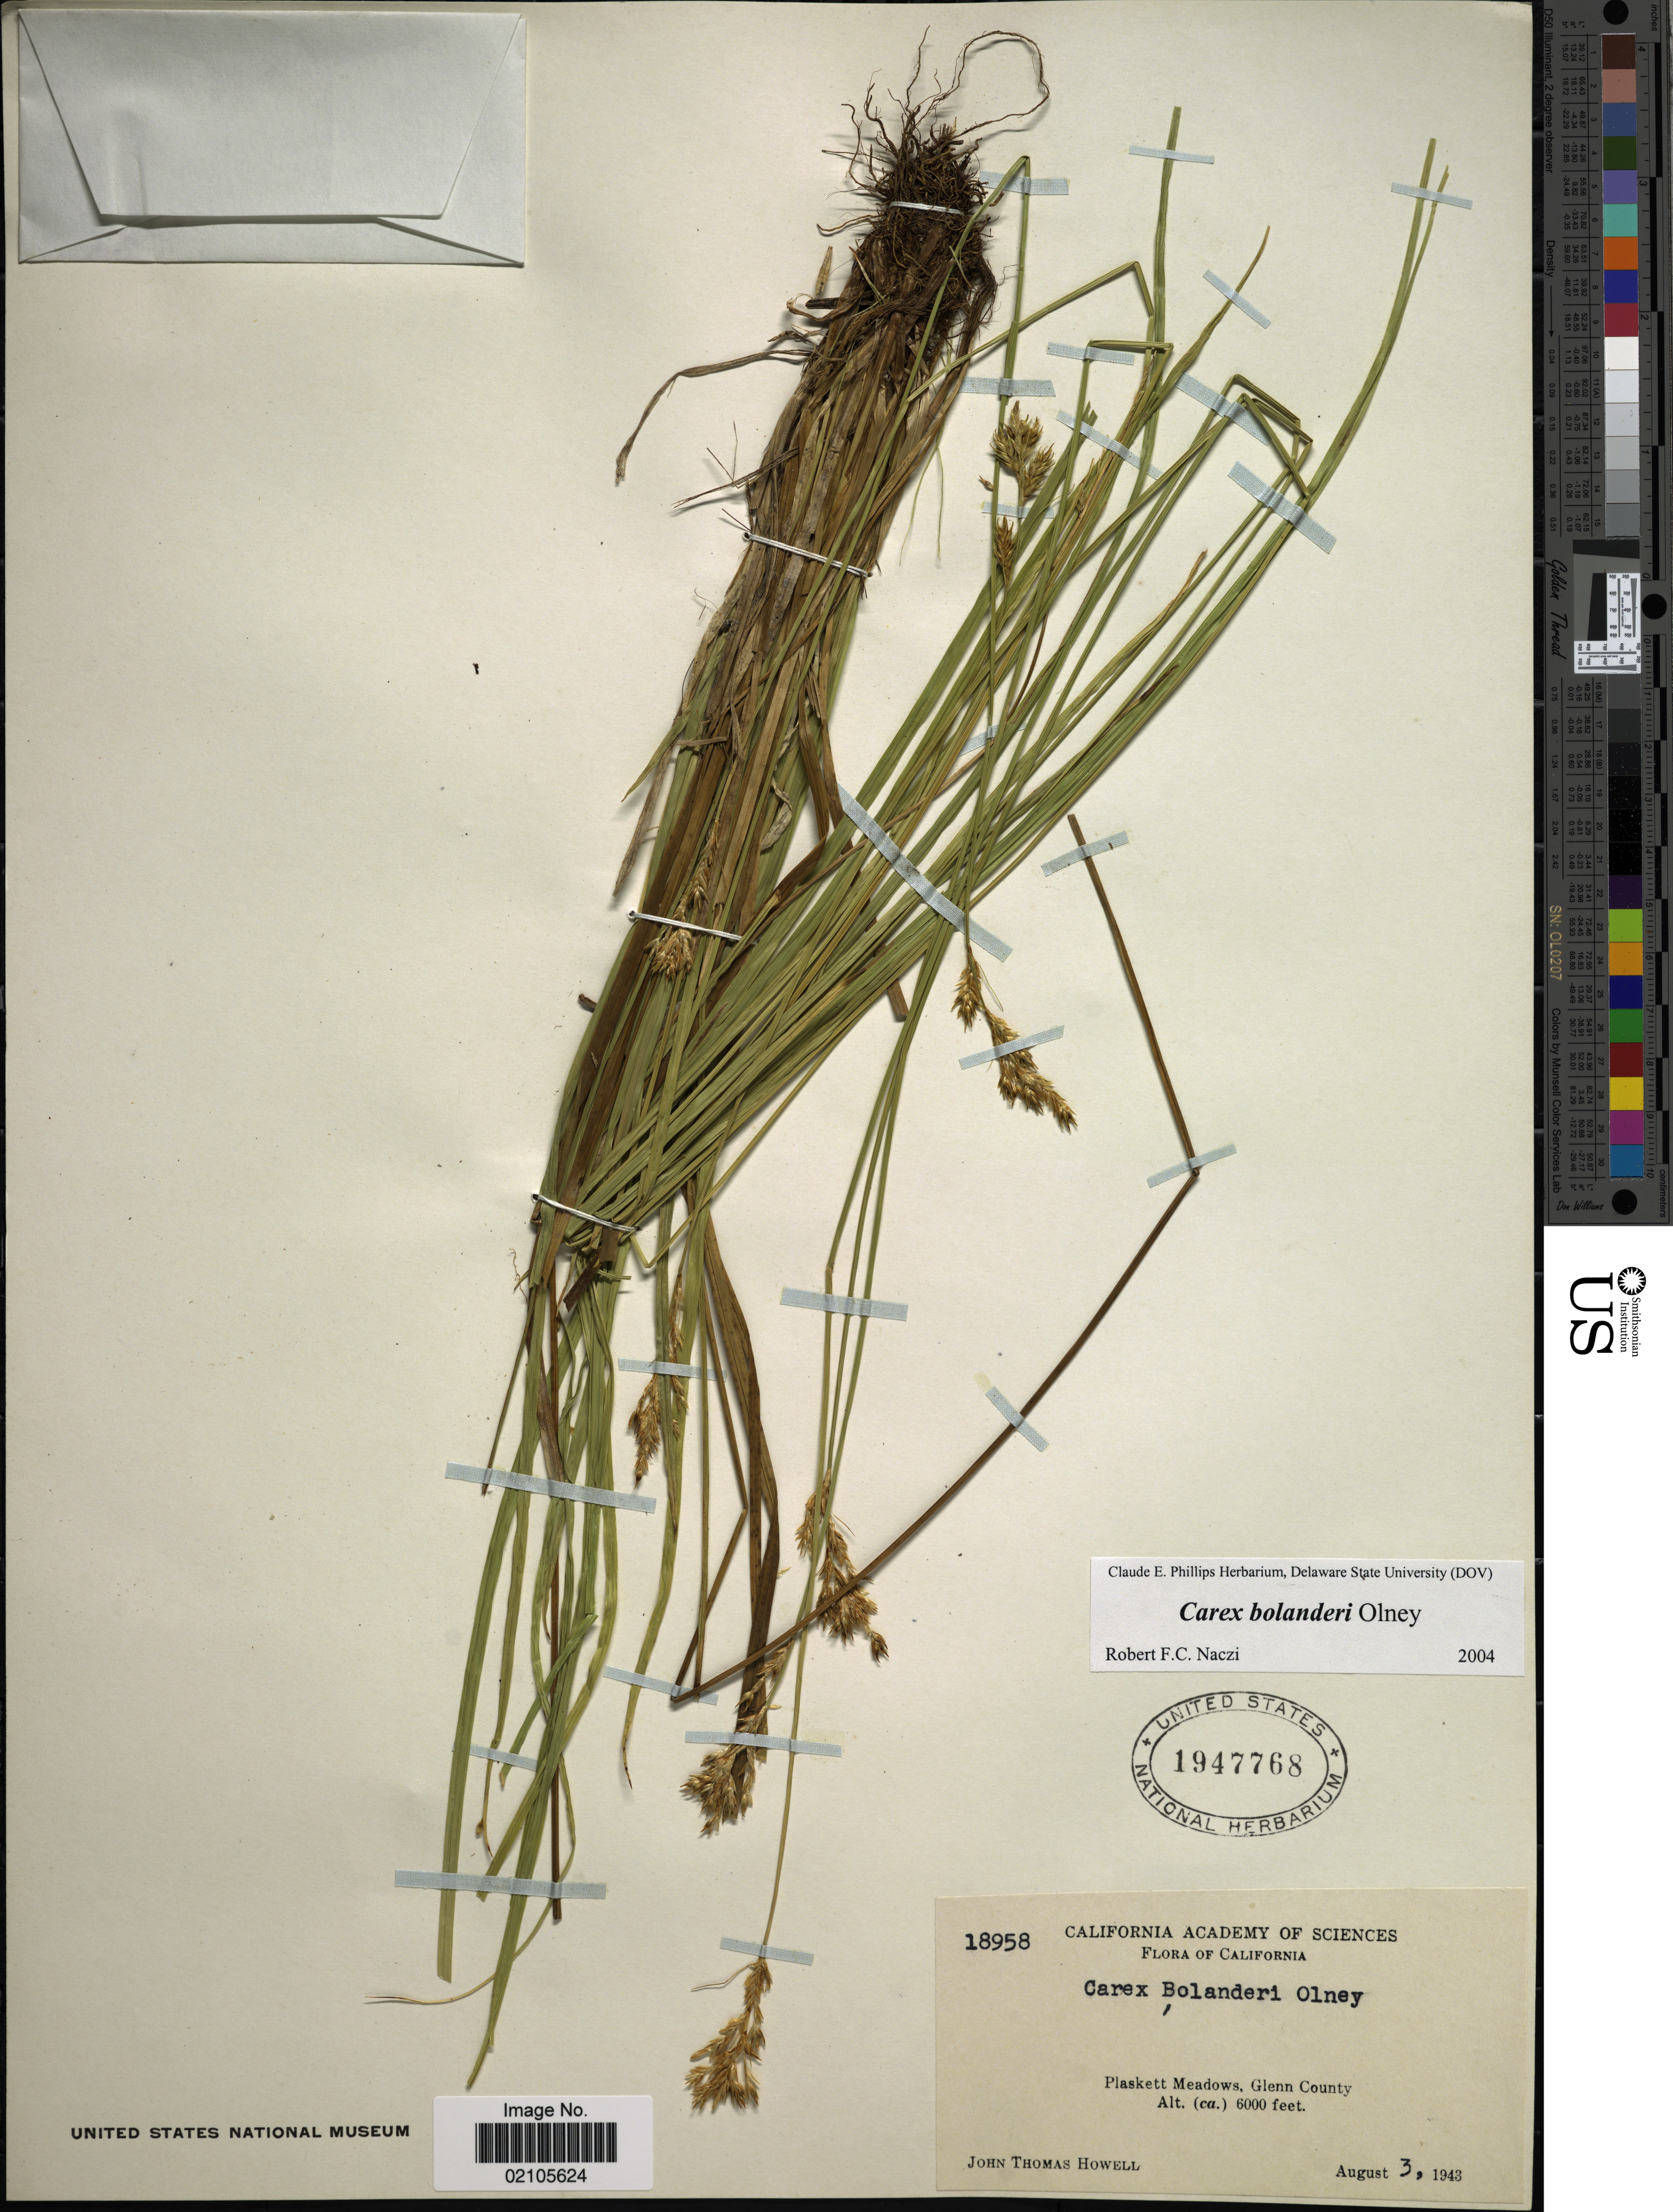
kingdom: Plantae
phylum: Tracheophyta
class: Liliopsida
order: Poales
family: Cyperaceae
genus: Carex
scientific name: Carex bolanderi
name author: Olney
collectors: J. T. Howell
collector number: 18958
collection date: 1943-08-03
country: United States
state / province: California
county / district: Glenn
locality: Plaskett Meadows, Glenn County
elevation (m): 1829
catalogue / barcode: US 1947768